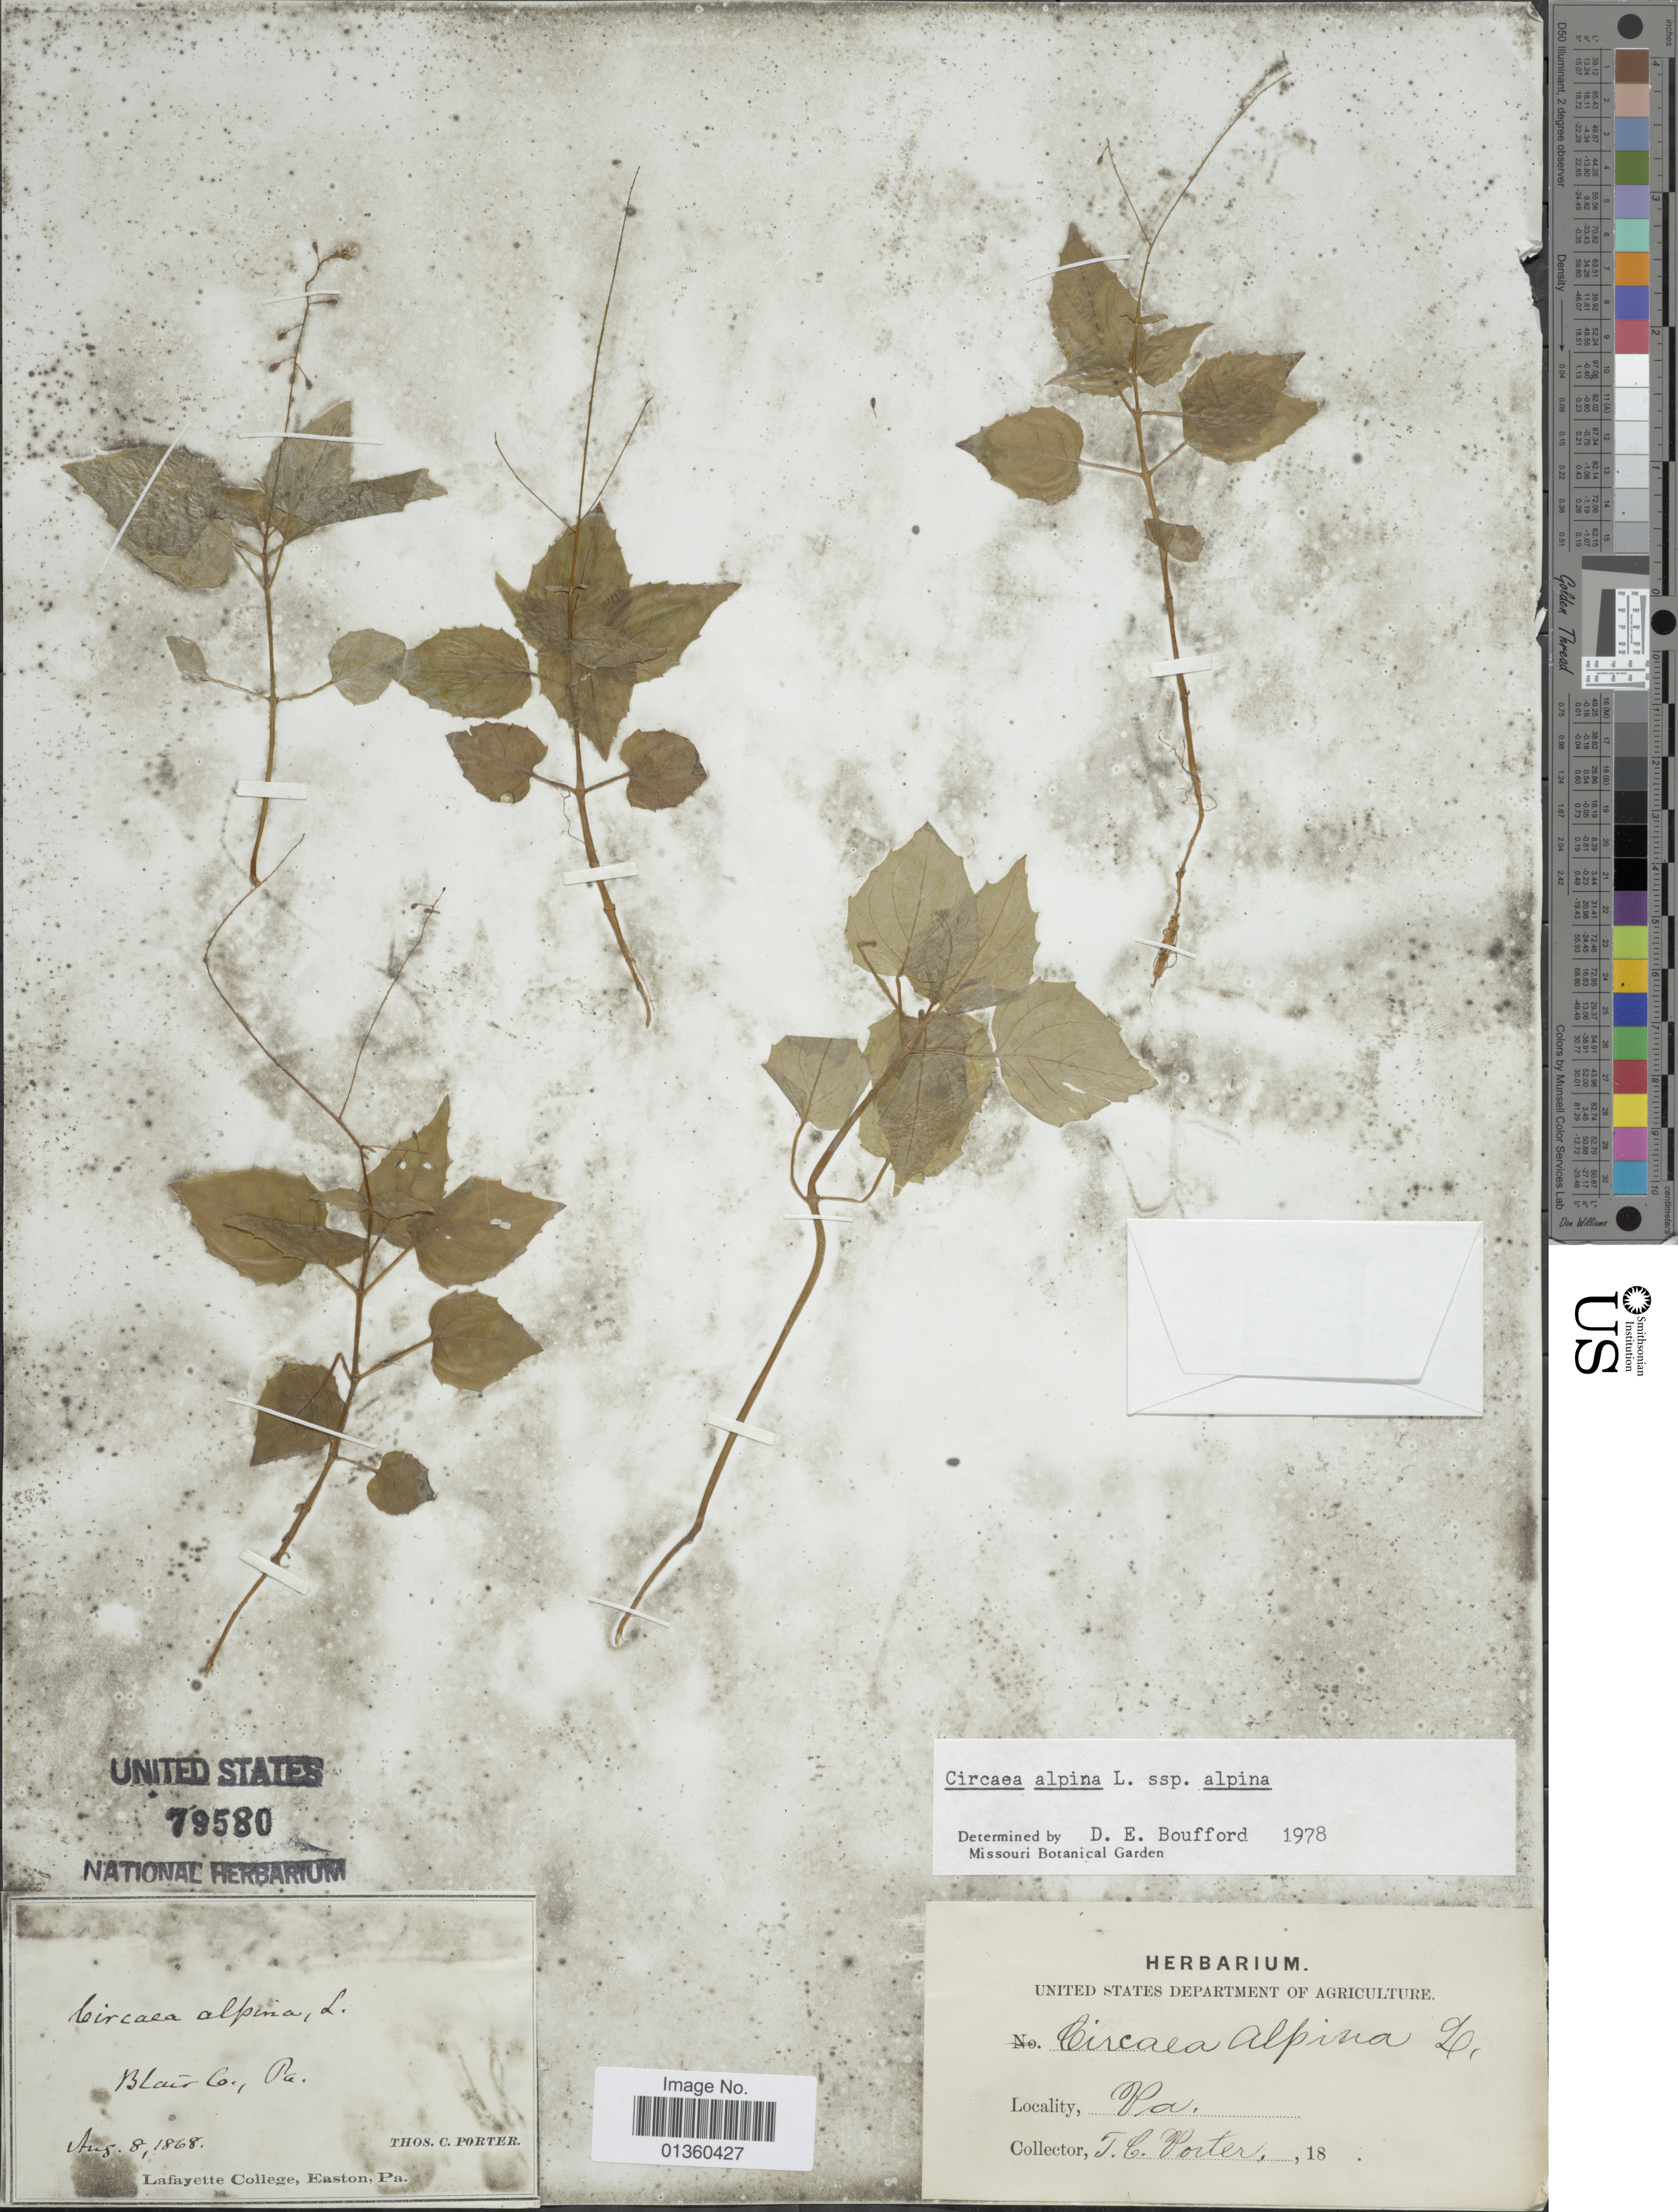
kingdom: Plantae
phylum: Tracheophyta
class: Magnoliopsida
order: Myrtales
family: Onagraceae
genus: Circaea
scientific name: Circaea alpina subsp. alpina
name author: L.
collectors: T. C. Porter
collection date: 1868-08-08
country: United States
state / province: Pennsylvania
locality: Blair Co.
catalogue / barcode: US 79580